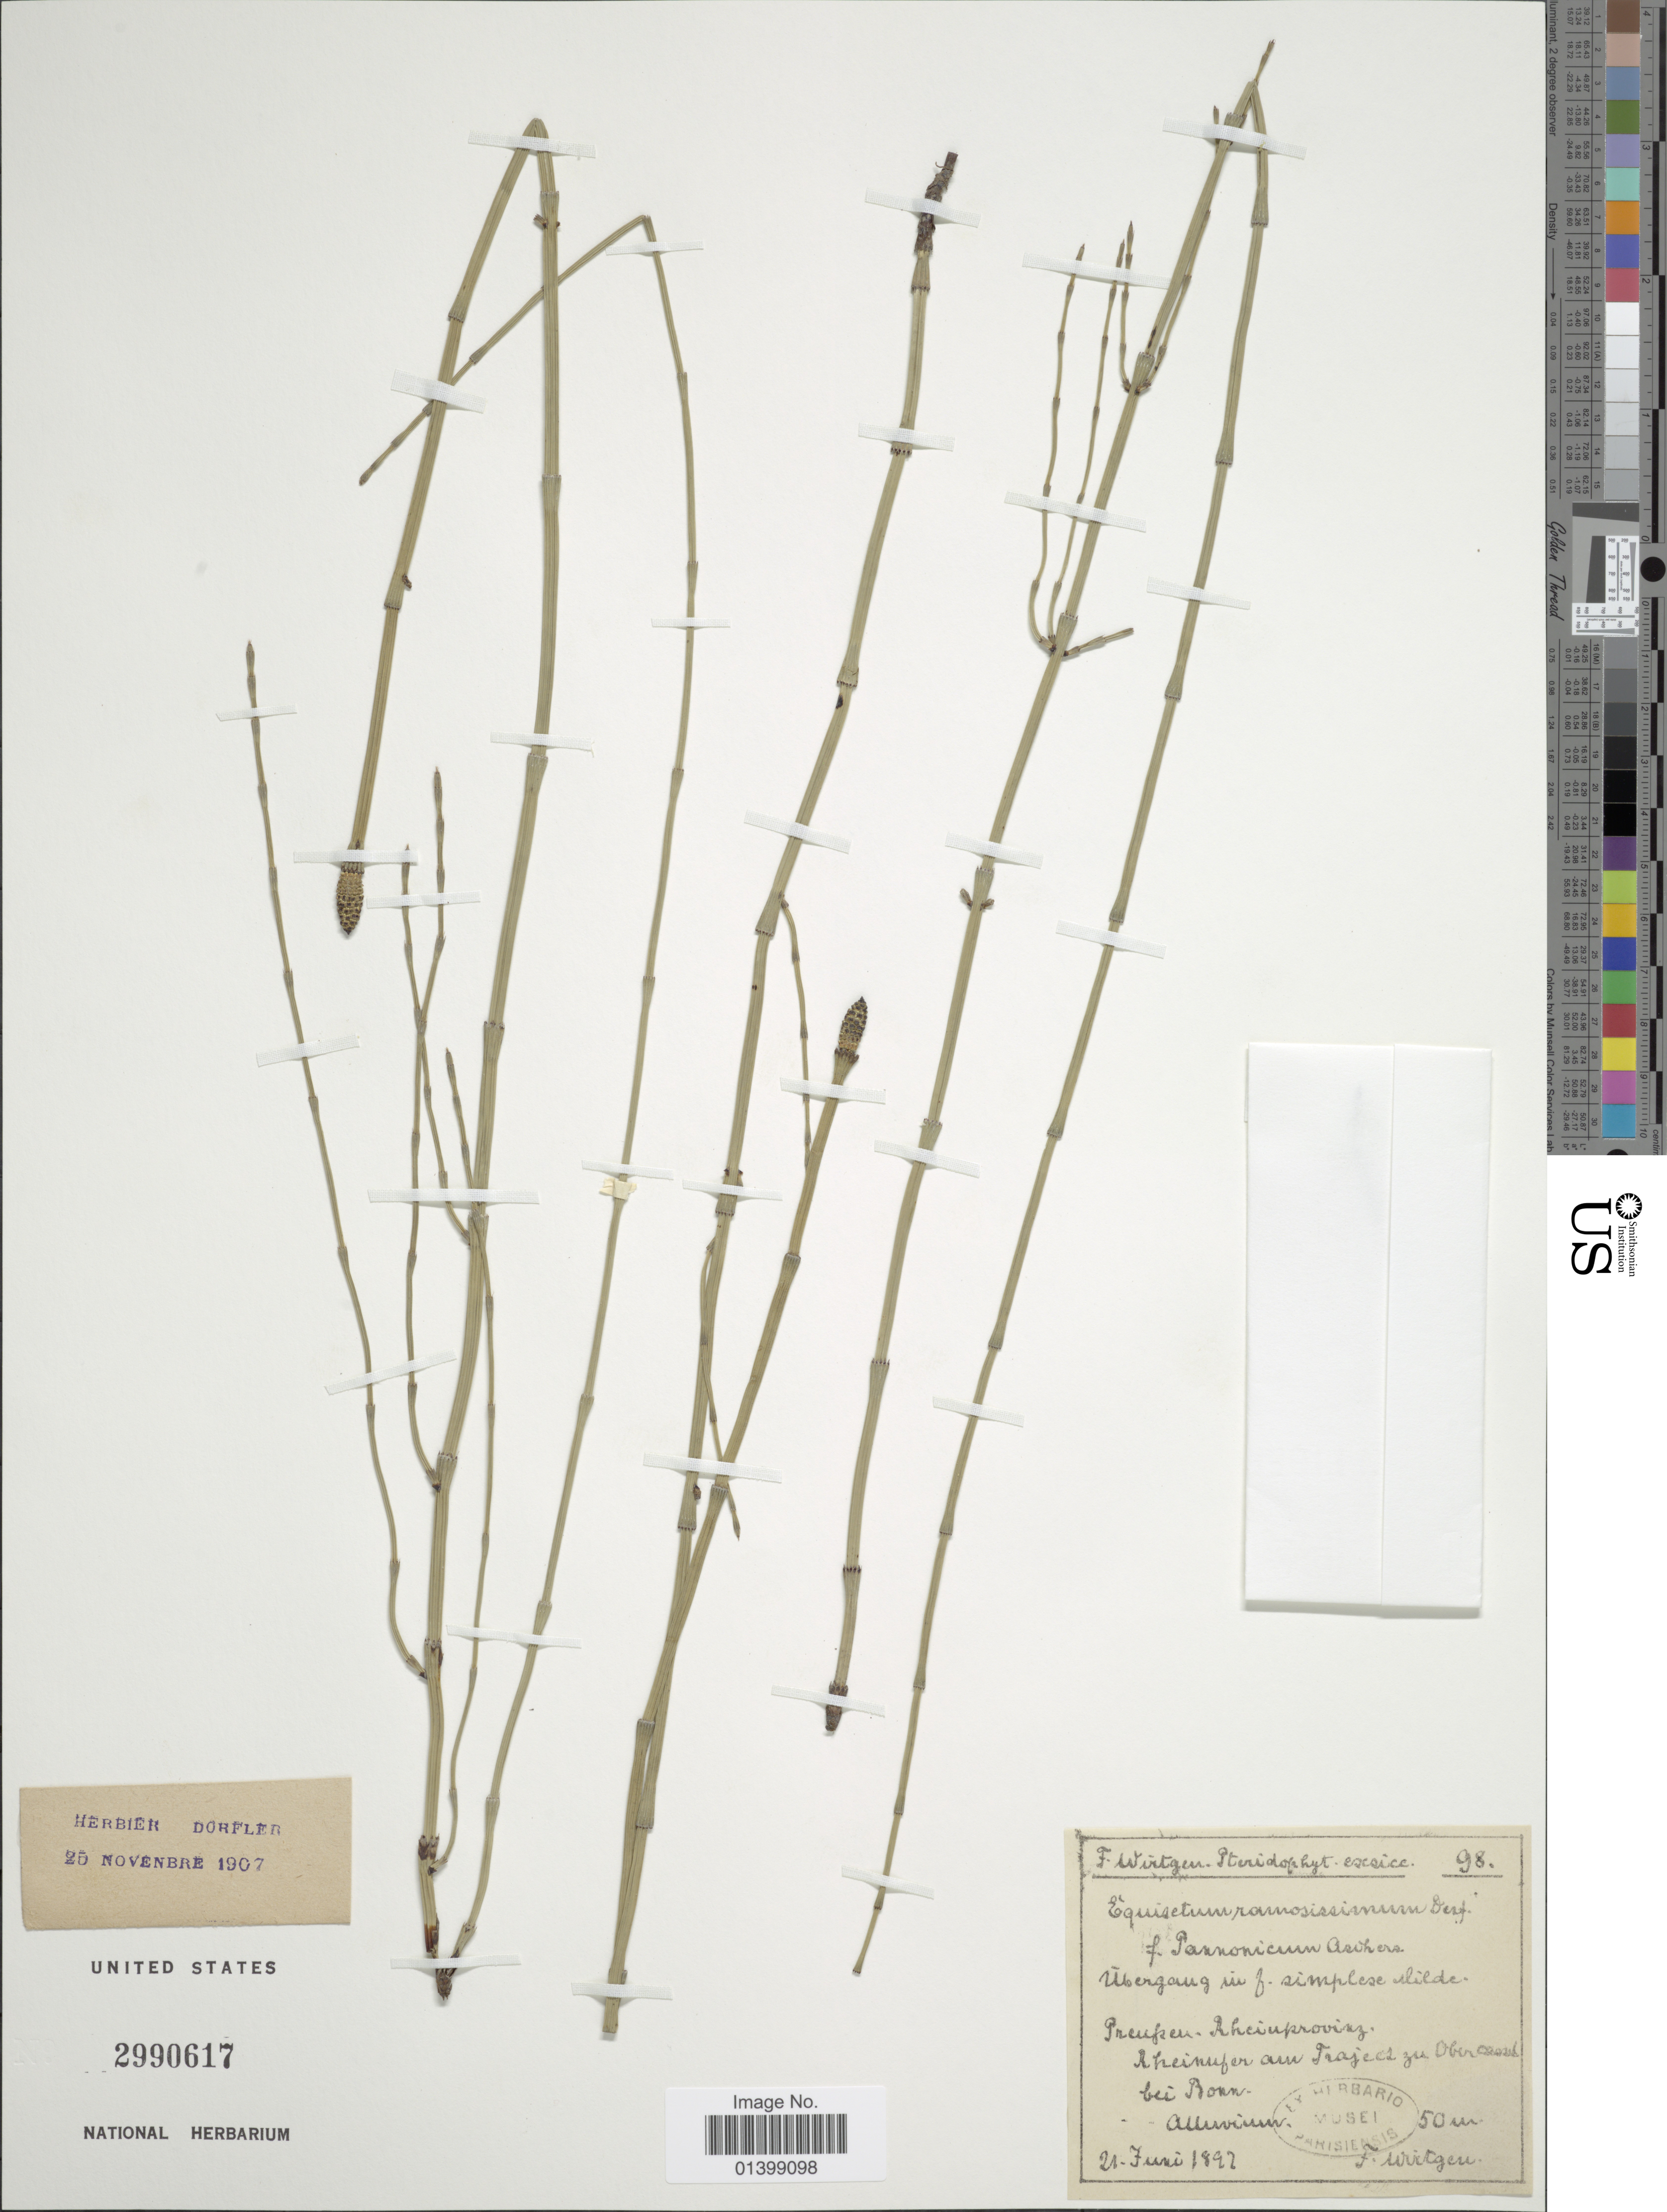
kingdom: Plantae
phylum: Tracheophyta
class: Polypodiopsida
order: Equisetales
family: Equisetaceae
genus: Equisetum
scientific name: Equisetum ramosissimum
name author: Desf.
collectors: F. Wirtgen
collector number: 98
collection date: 1897-06-21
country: Germany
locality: Preussen-Rheinprovinz, Rheinufer am Traject zu Ober [illegible text] bei Bonn[interpreted]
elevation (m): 50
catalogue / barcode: US 2990617